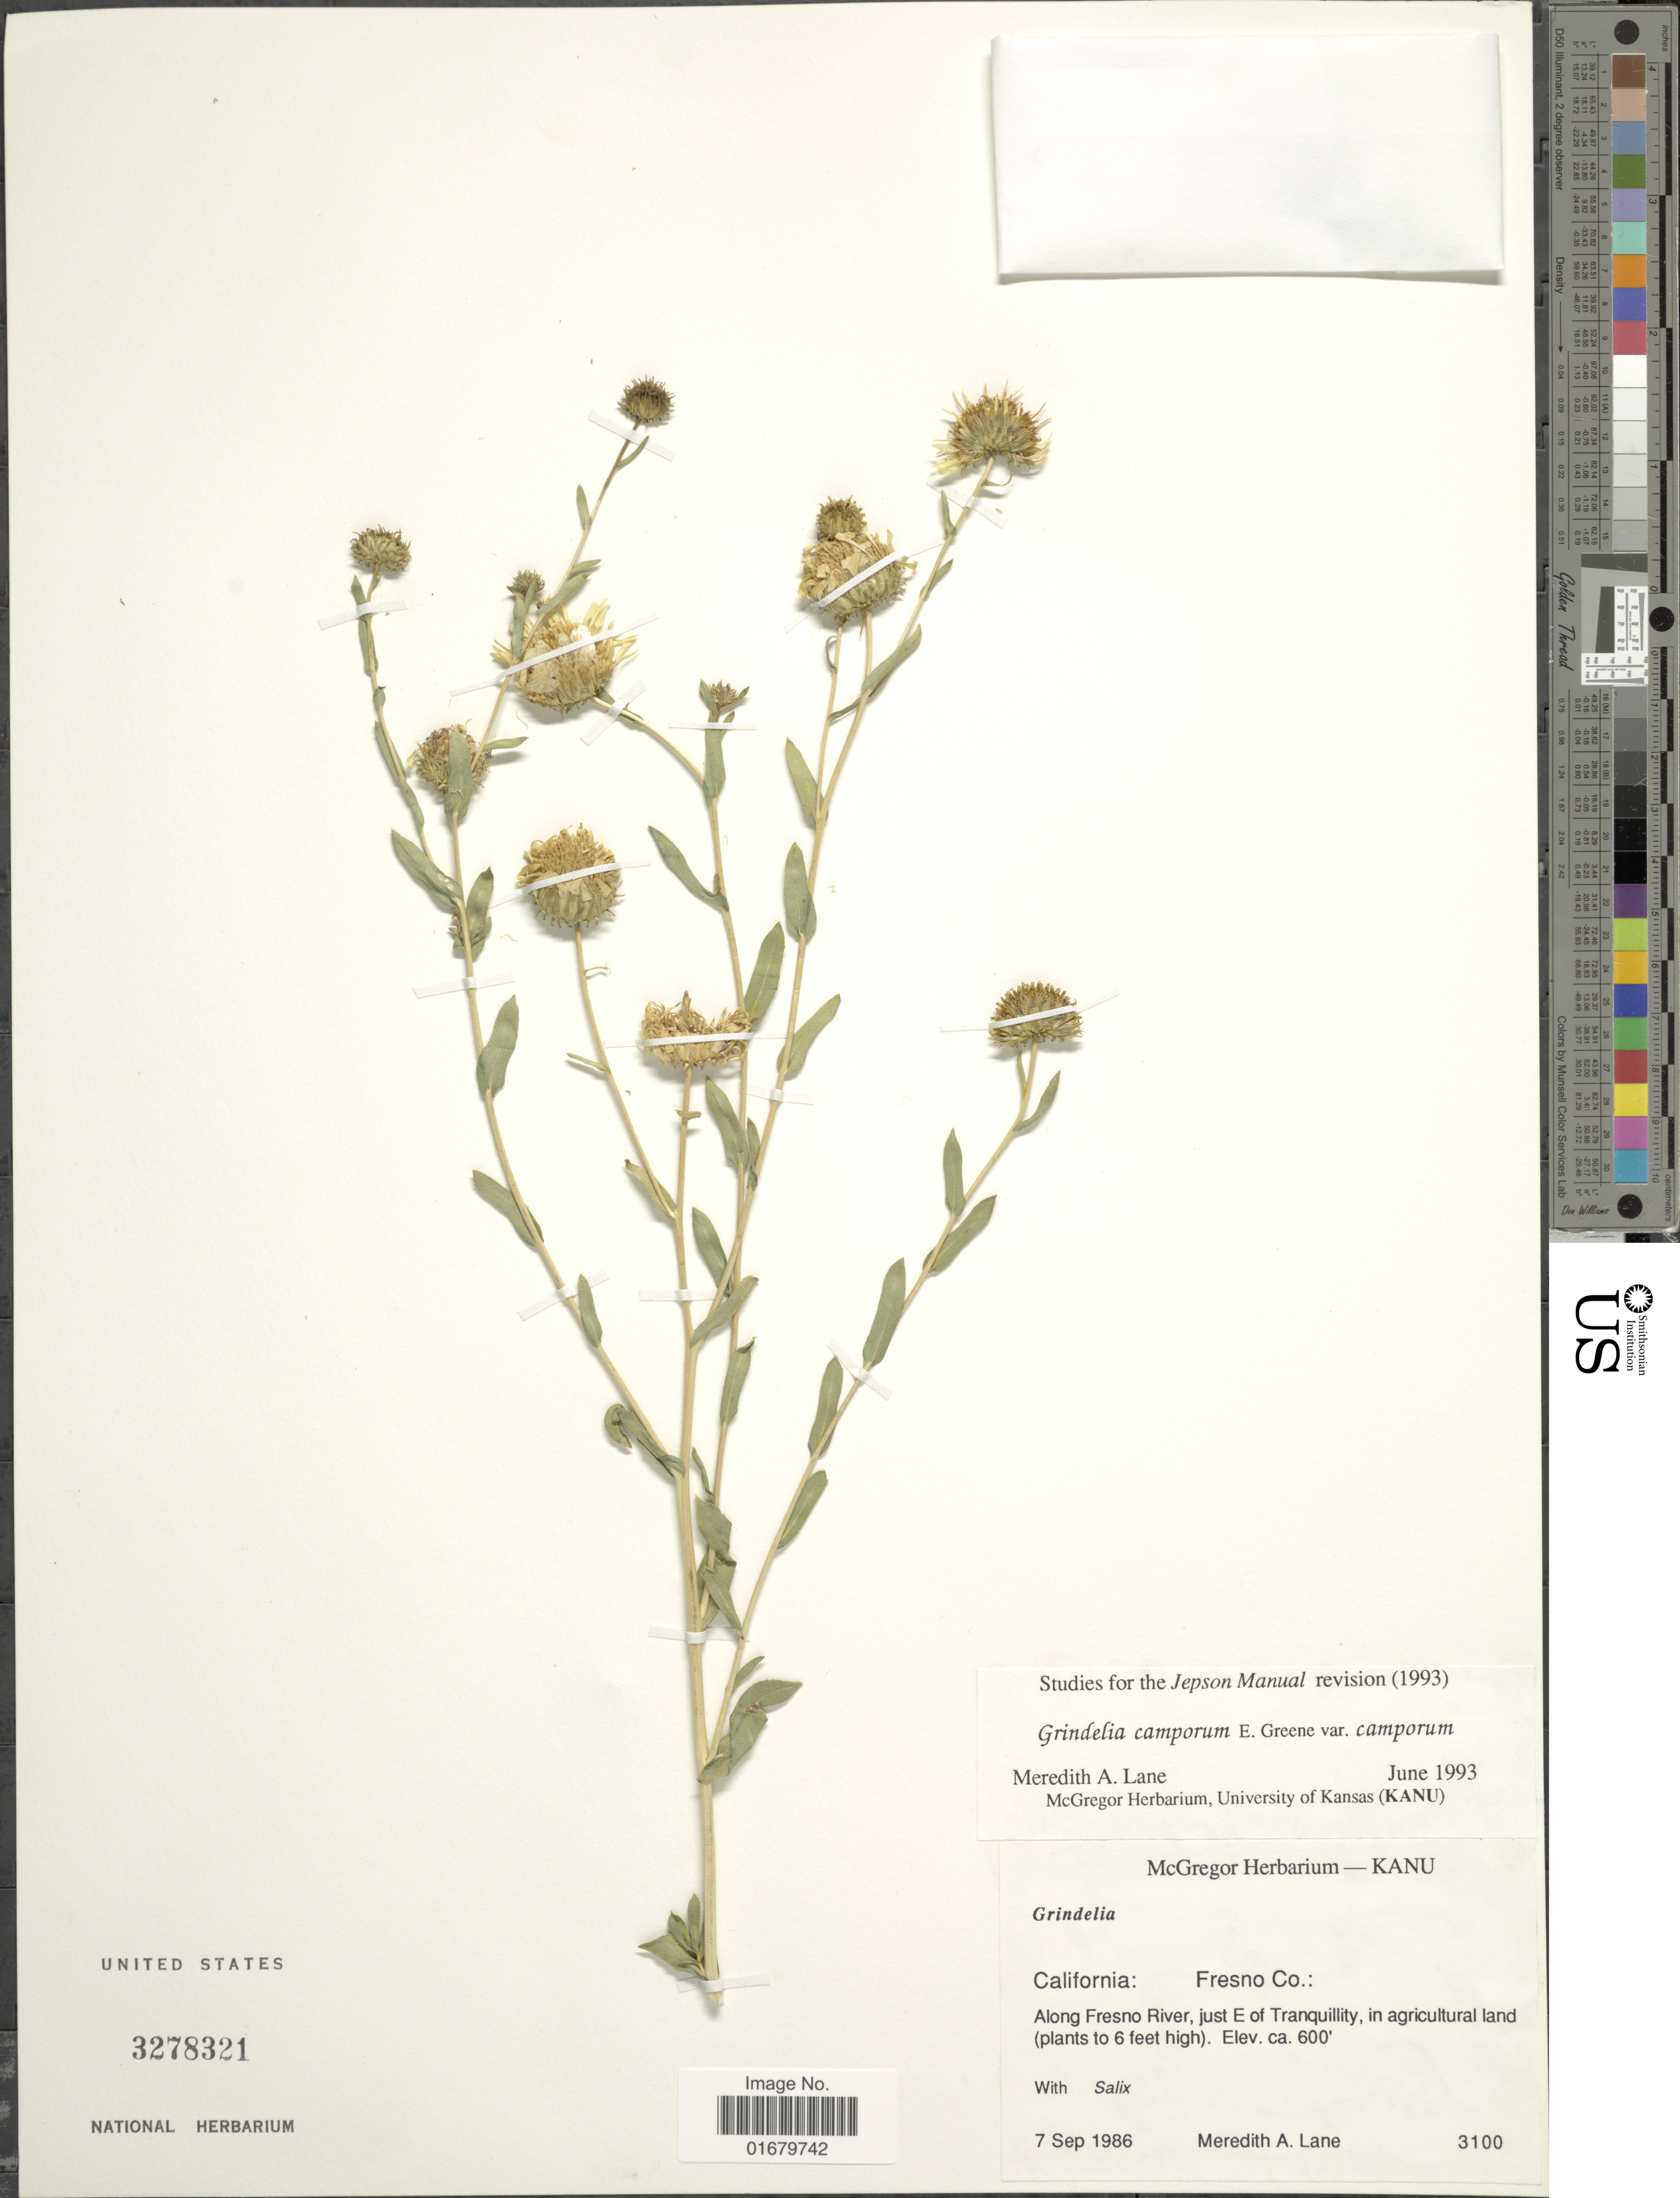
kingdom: Plantae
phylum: Tracheophyta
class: Magnoliopsida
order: Asterales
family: Asteraceae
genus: Grindelia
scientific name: Grindelia camporum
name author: Greene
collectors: M. A. Lane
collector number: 3100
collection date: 1986-09-07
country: United States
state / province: California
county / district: Fresno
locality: Fresno Co. along Fresno River, just E of Tranquility, in agricultural land.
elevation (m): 183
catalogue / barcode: US 3278321